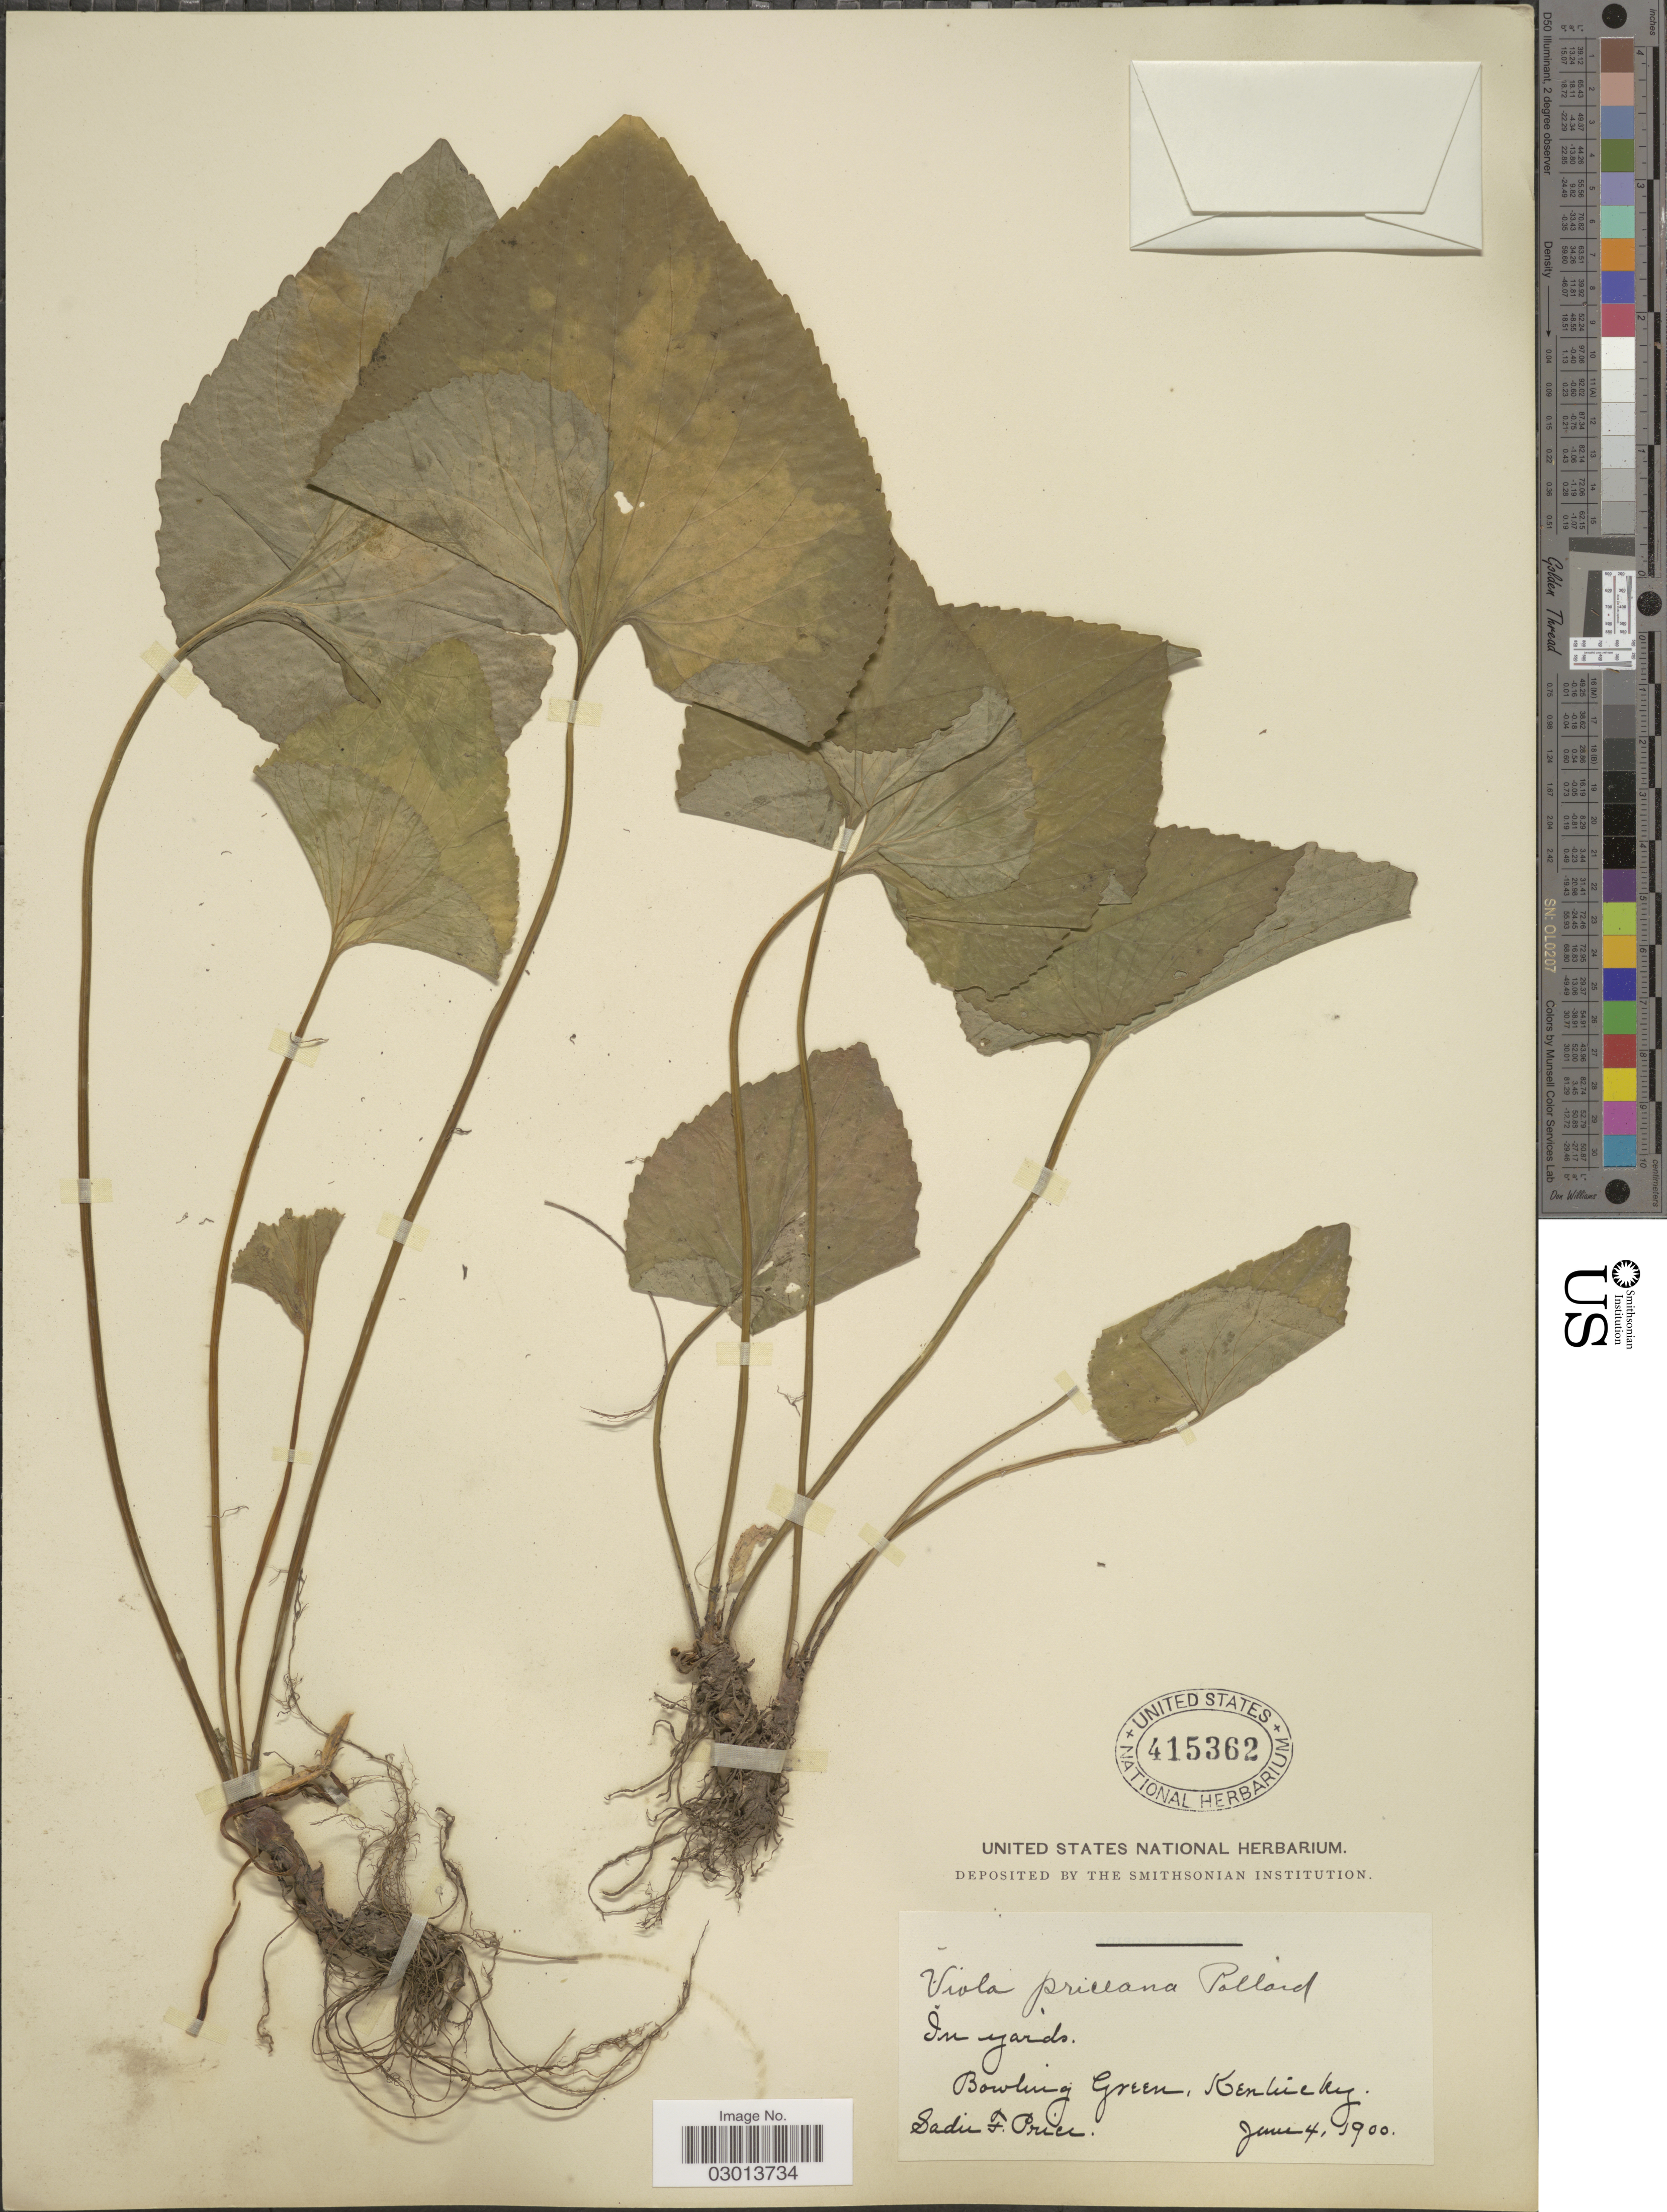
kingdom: Plantae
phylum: Tracheophyta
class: Magnoliopsida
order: Malpighiales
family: Violaceae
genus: Viola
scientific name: Viola priceana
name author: Pollard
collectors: S. Price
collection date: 1900-06-04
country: United States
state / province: Kentucky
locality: In yards. Bowling Green.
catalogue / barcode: US 415362